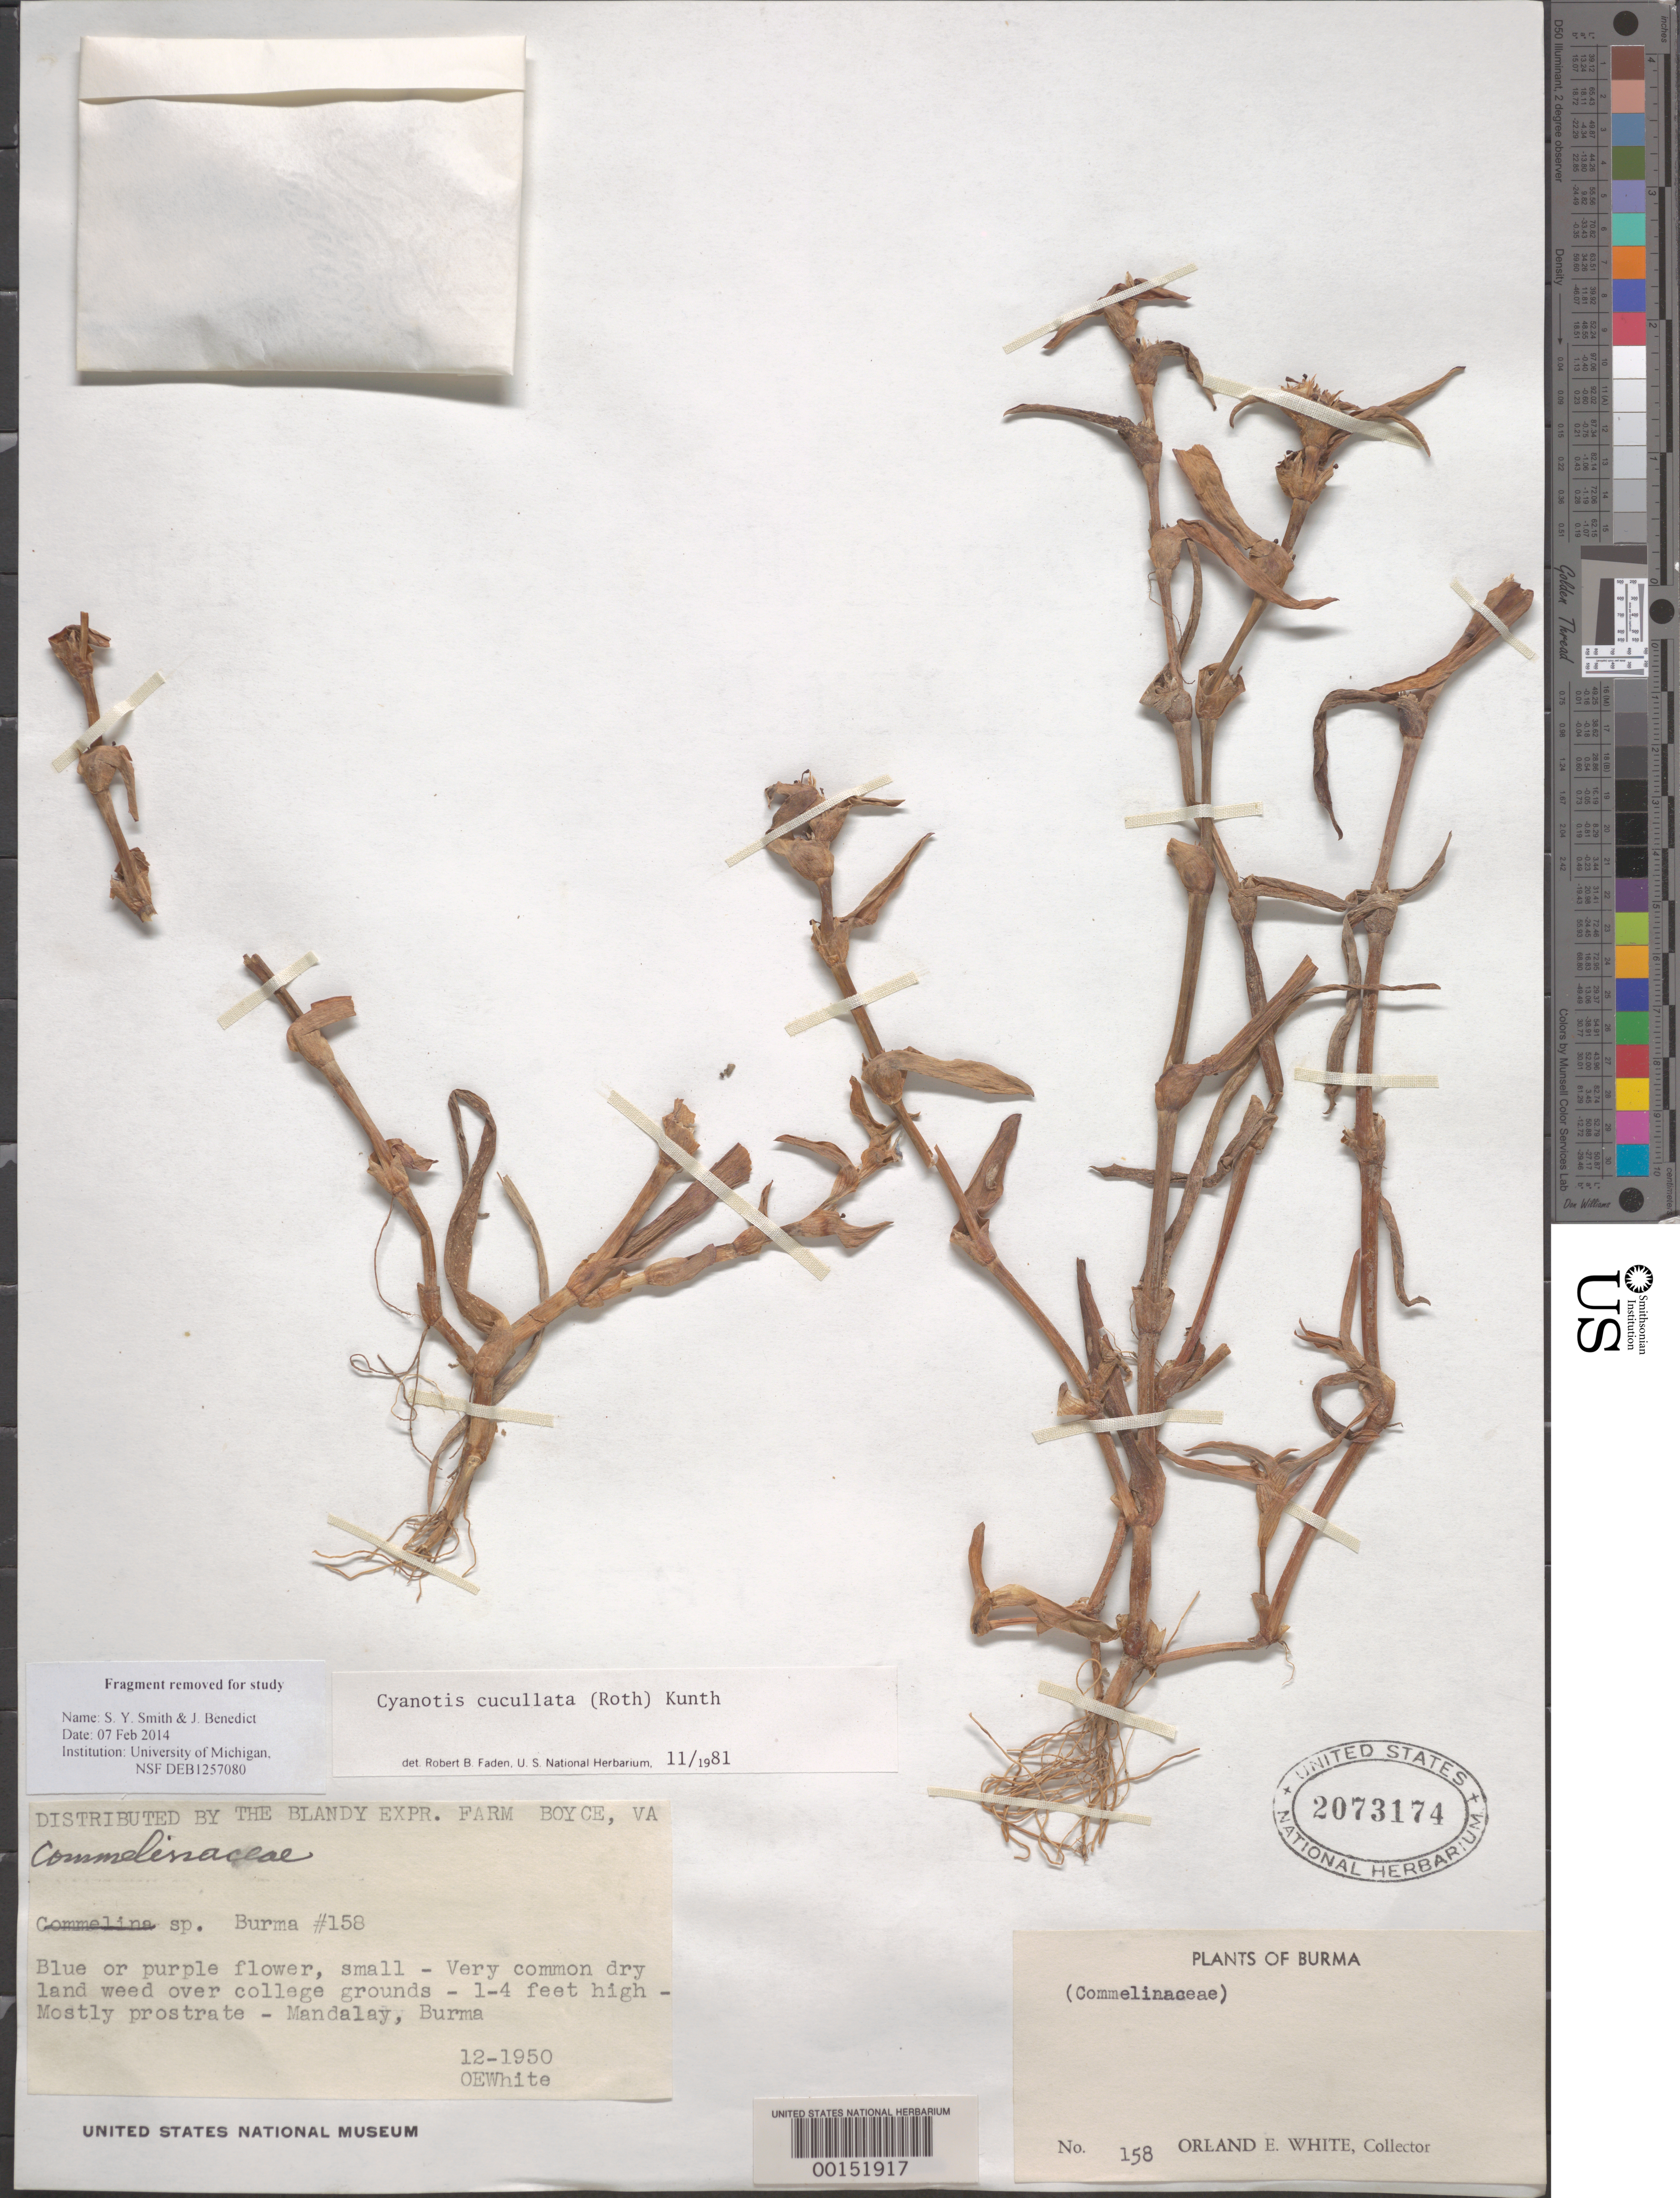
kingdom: Plantae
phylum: Tracheophyta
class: Liliopsida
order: Commelinales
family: Commelinaceae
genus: Cyanotis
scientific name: Cyanotis cucullata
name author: (Roth) Kunth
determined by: Faden, Robert B., (US), Smithsonian Institution - National Museum of Natural History (UNITED STATES)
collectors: O. E. White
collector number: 158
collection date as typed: Dec 1950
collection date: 1950-12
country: Myanmar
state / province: Mandalay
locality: Mandalay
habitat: Cultivated land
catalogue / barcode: US 2073174